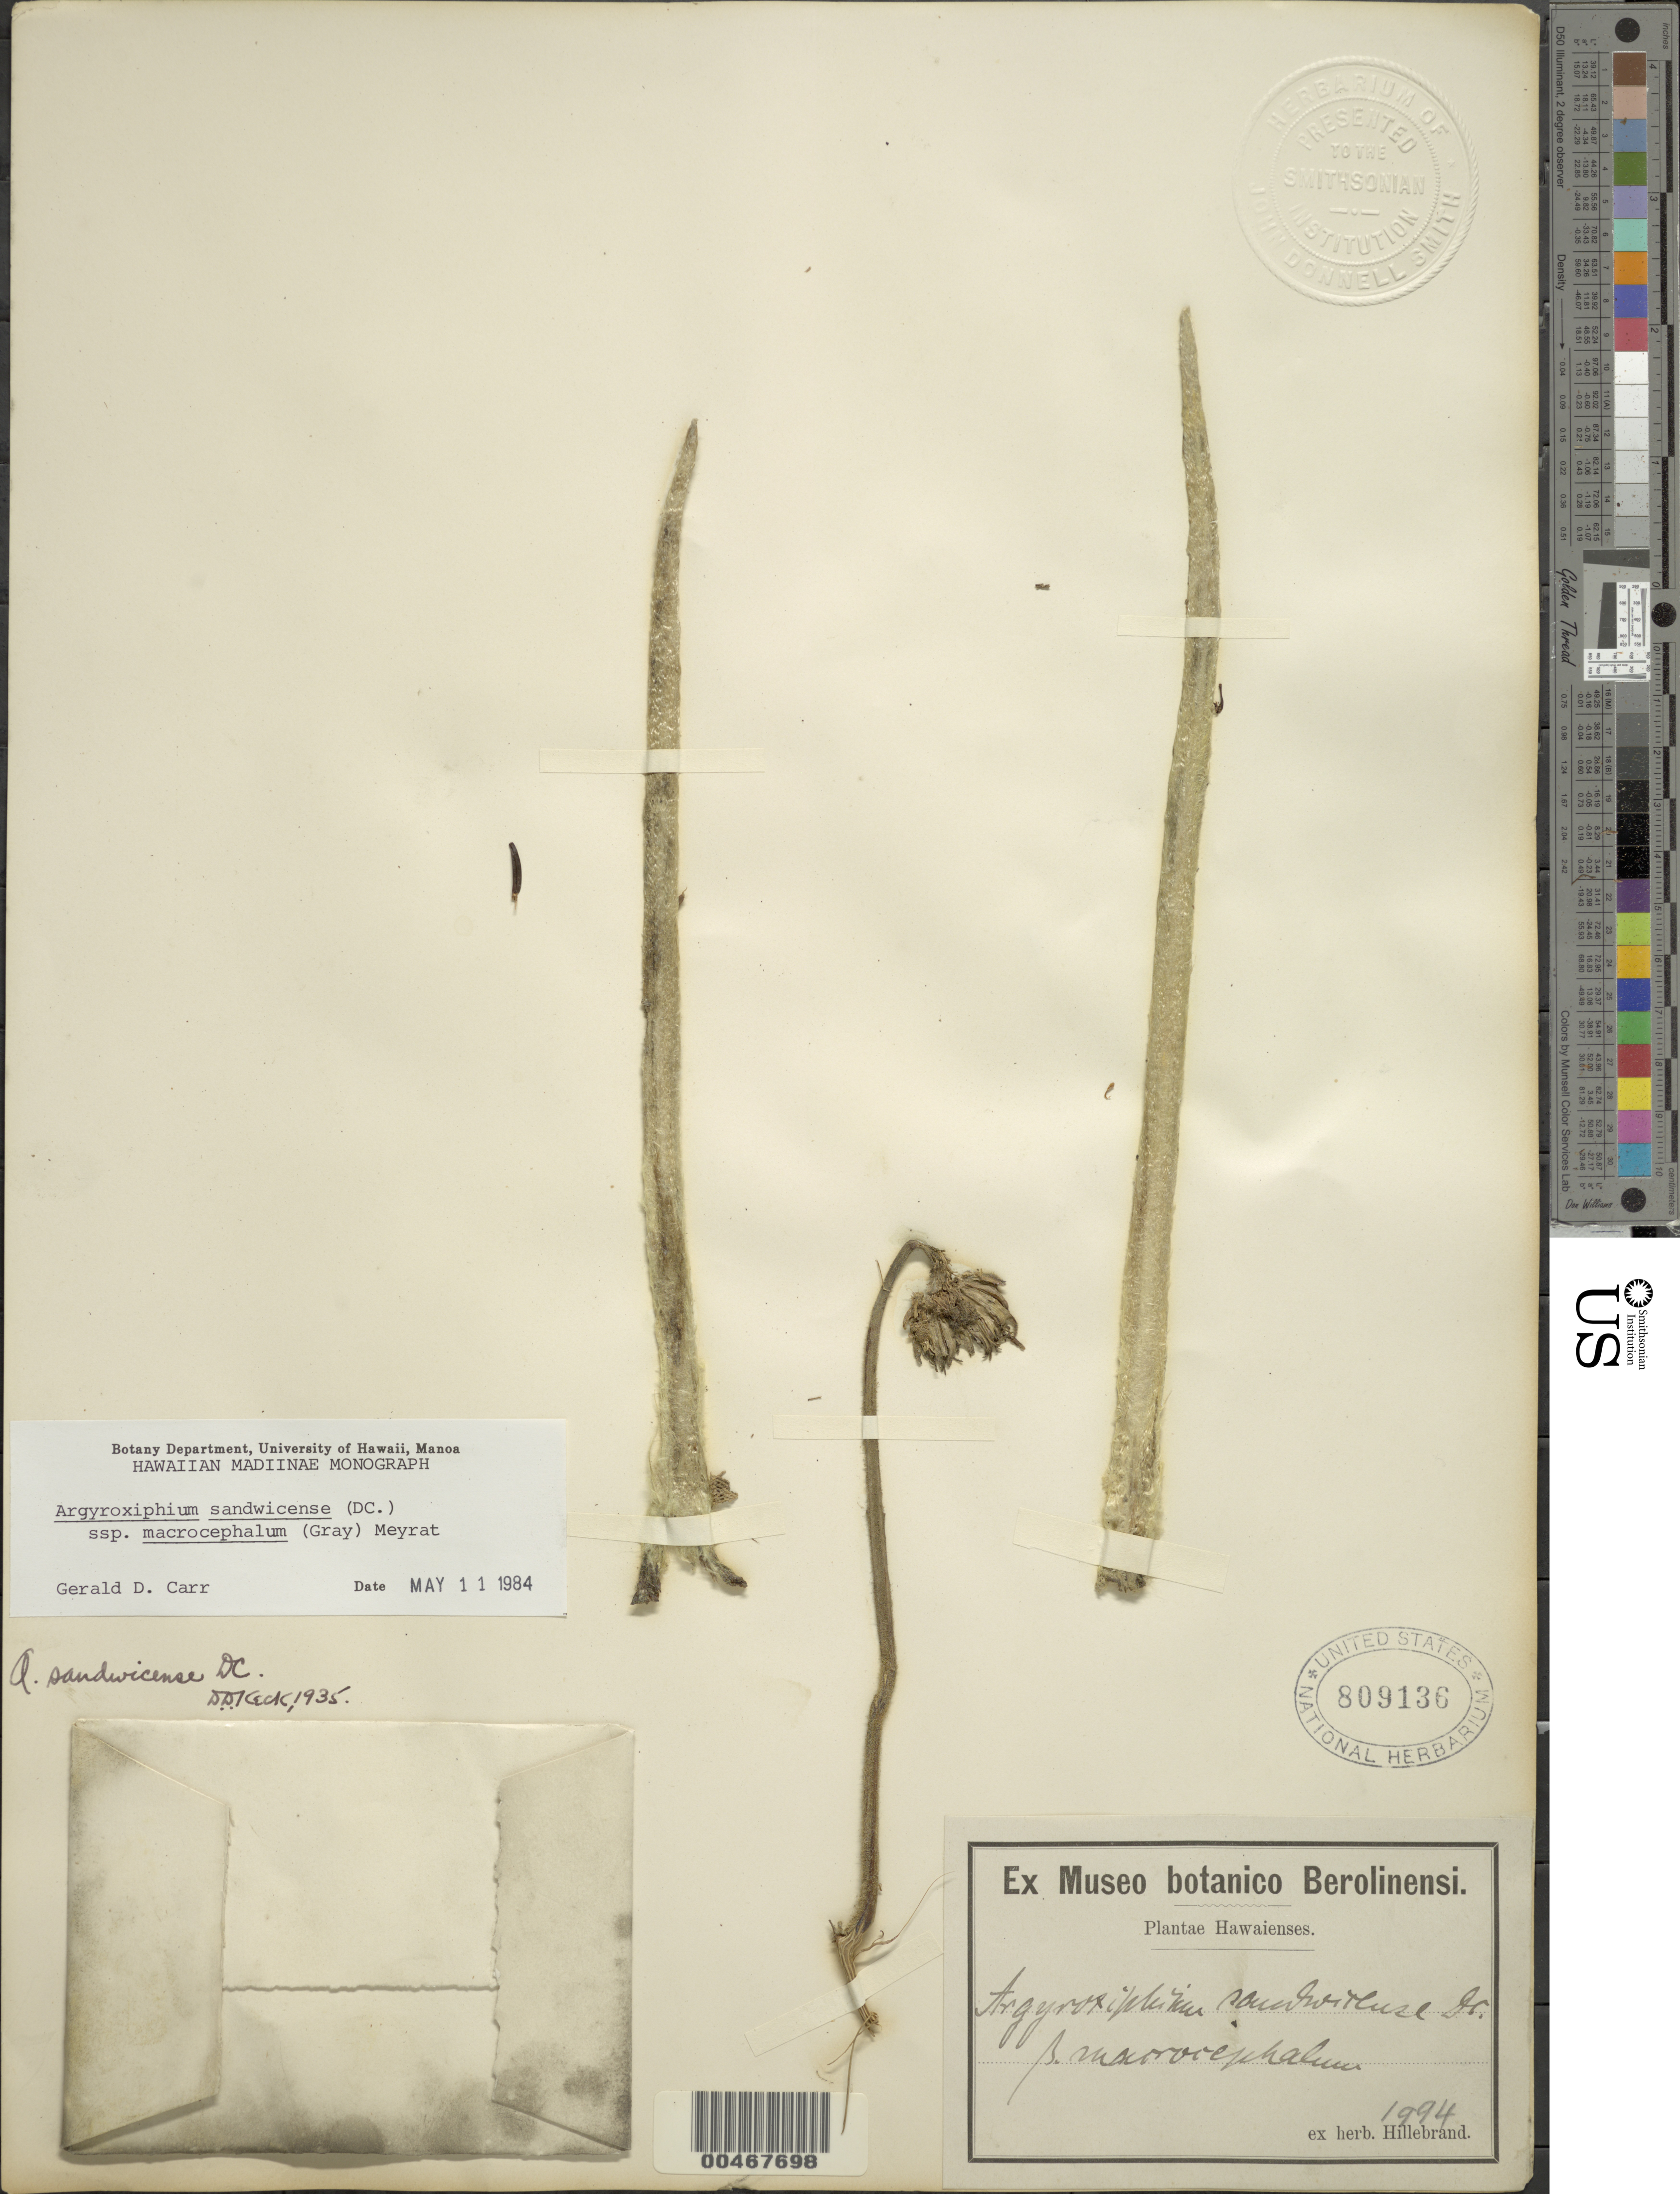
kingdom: Plantae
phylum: Tracheophyta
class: Magnoliopsida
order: Asterales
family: Asteraceae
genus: Argyroxiphium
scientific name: Argyroxiphium sandwicense subsp. macrocephalum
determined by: Carr, G. D.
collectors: W. Hillebrand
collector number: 1994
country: United States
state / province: Hawaii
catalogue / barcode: US 809136